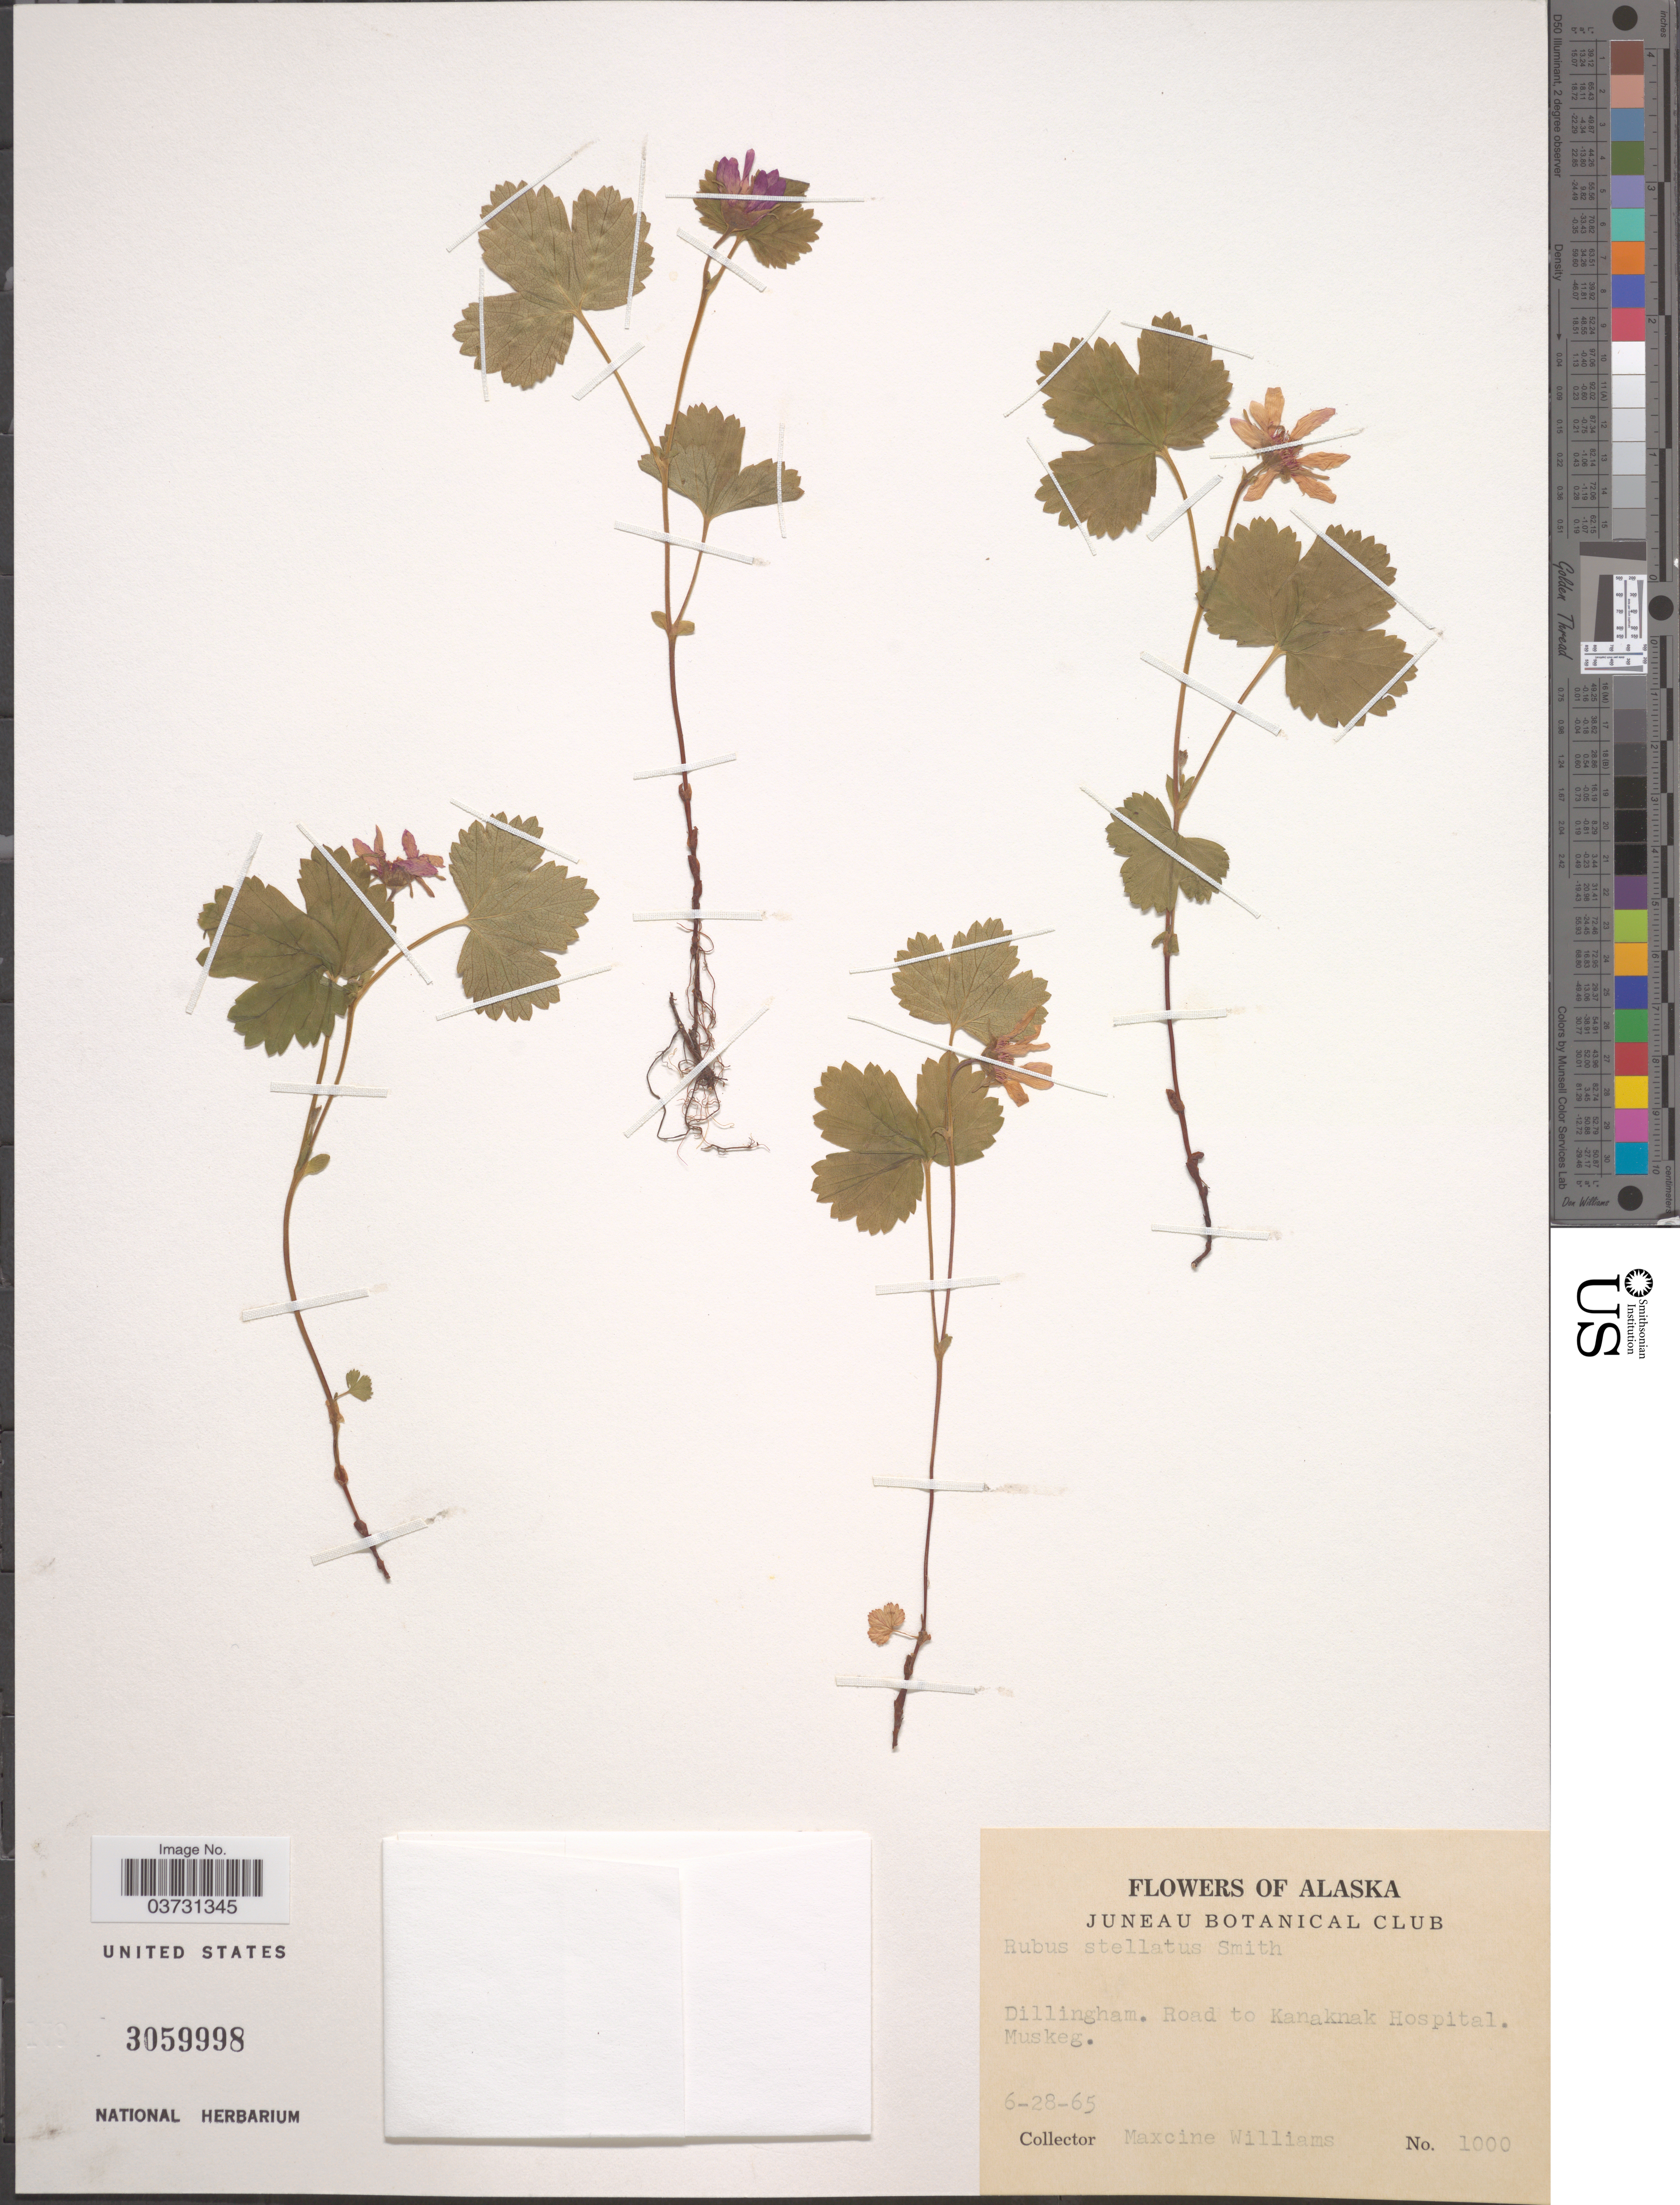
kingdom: Plantae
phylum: Tracheophyta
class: Magnoliopsida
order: Rosales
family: Rosaceae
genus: Rubus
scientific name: Rubus stellatus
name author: Sm.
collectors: M. Williams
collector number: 1000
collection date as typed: Transcribed d/m/y: 28/6/65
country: United States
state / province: Alaska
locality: Dillingham. Road to Kanaknak Hospital. Muskeg.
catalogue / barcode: US 3059998